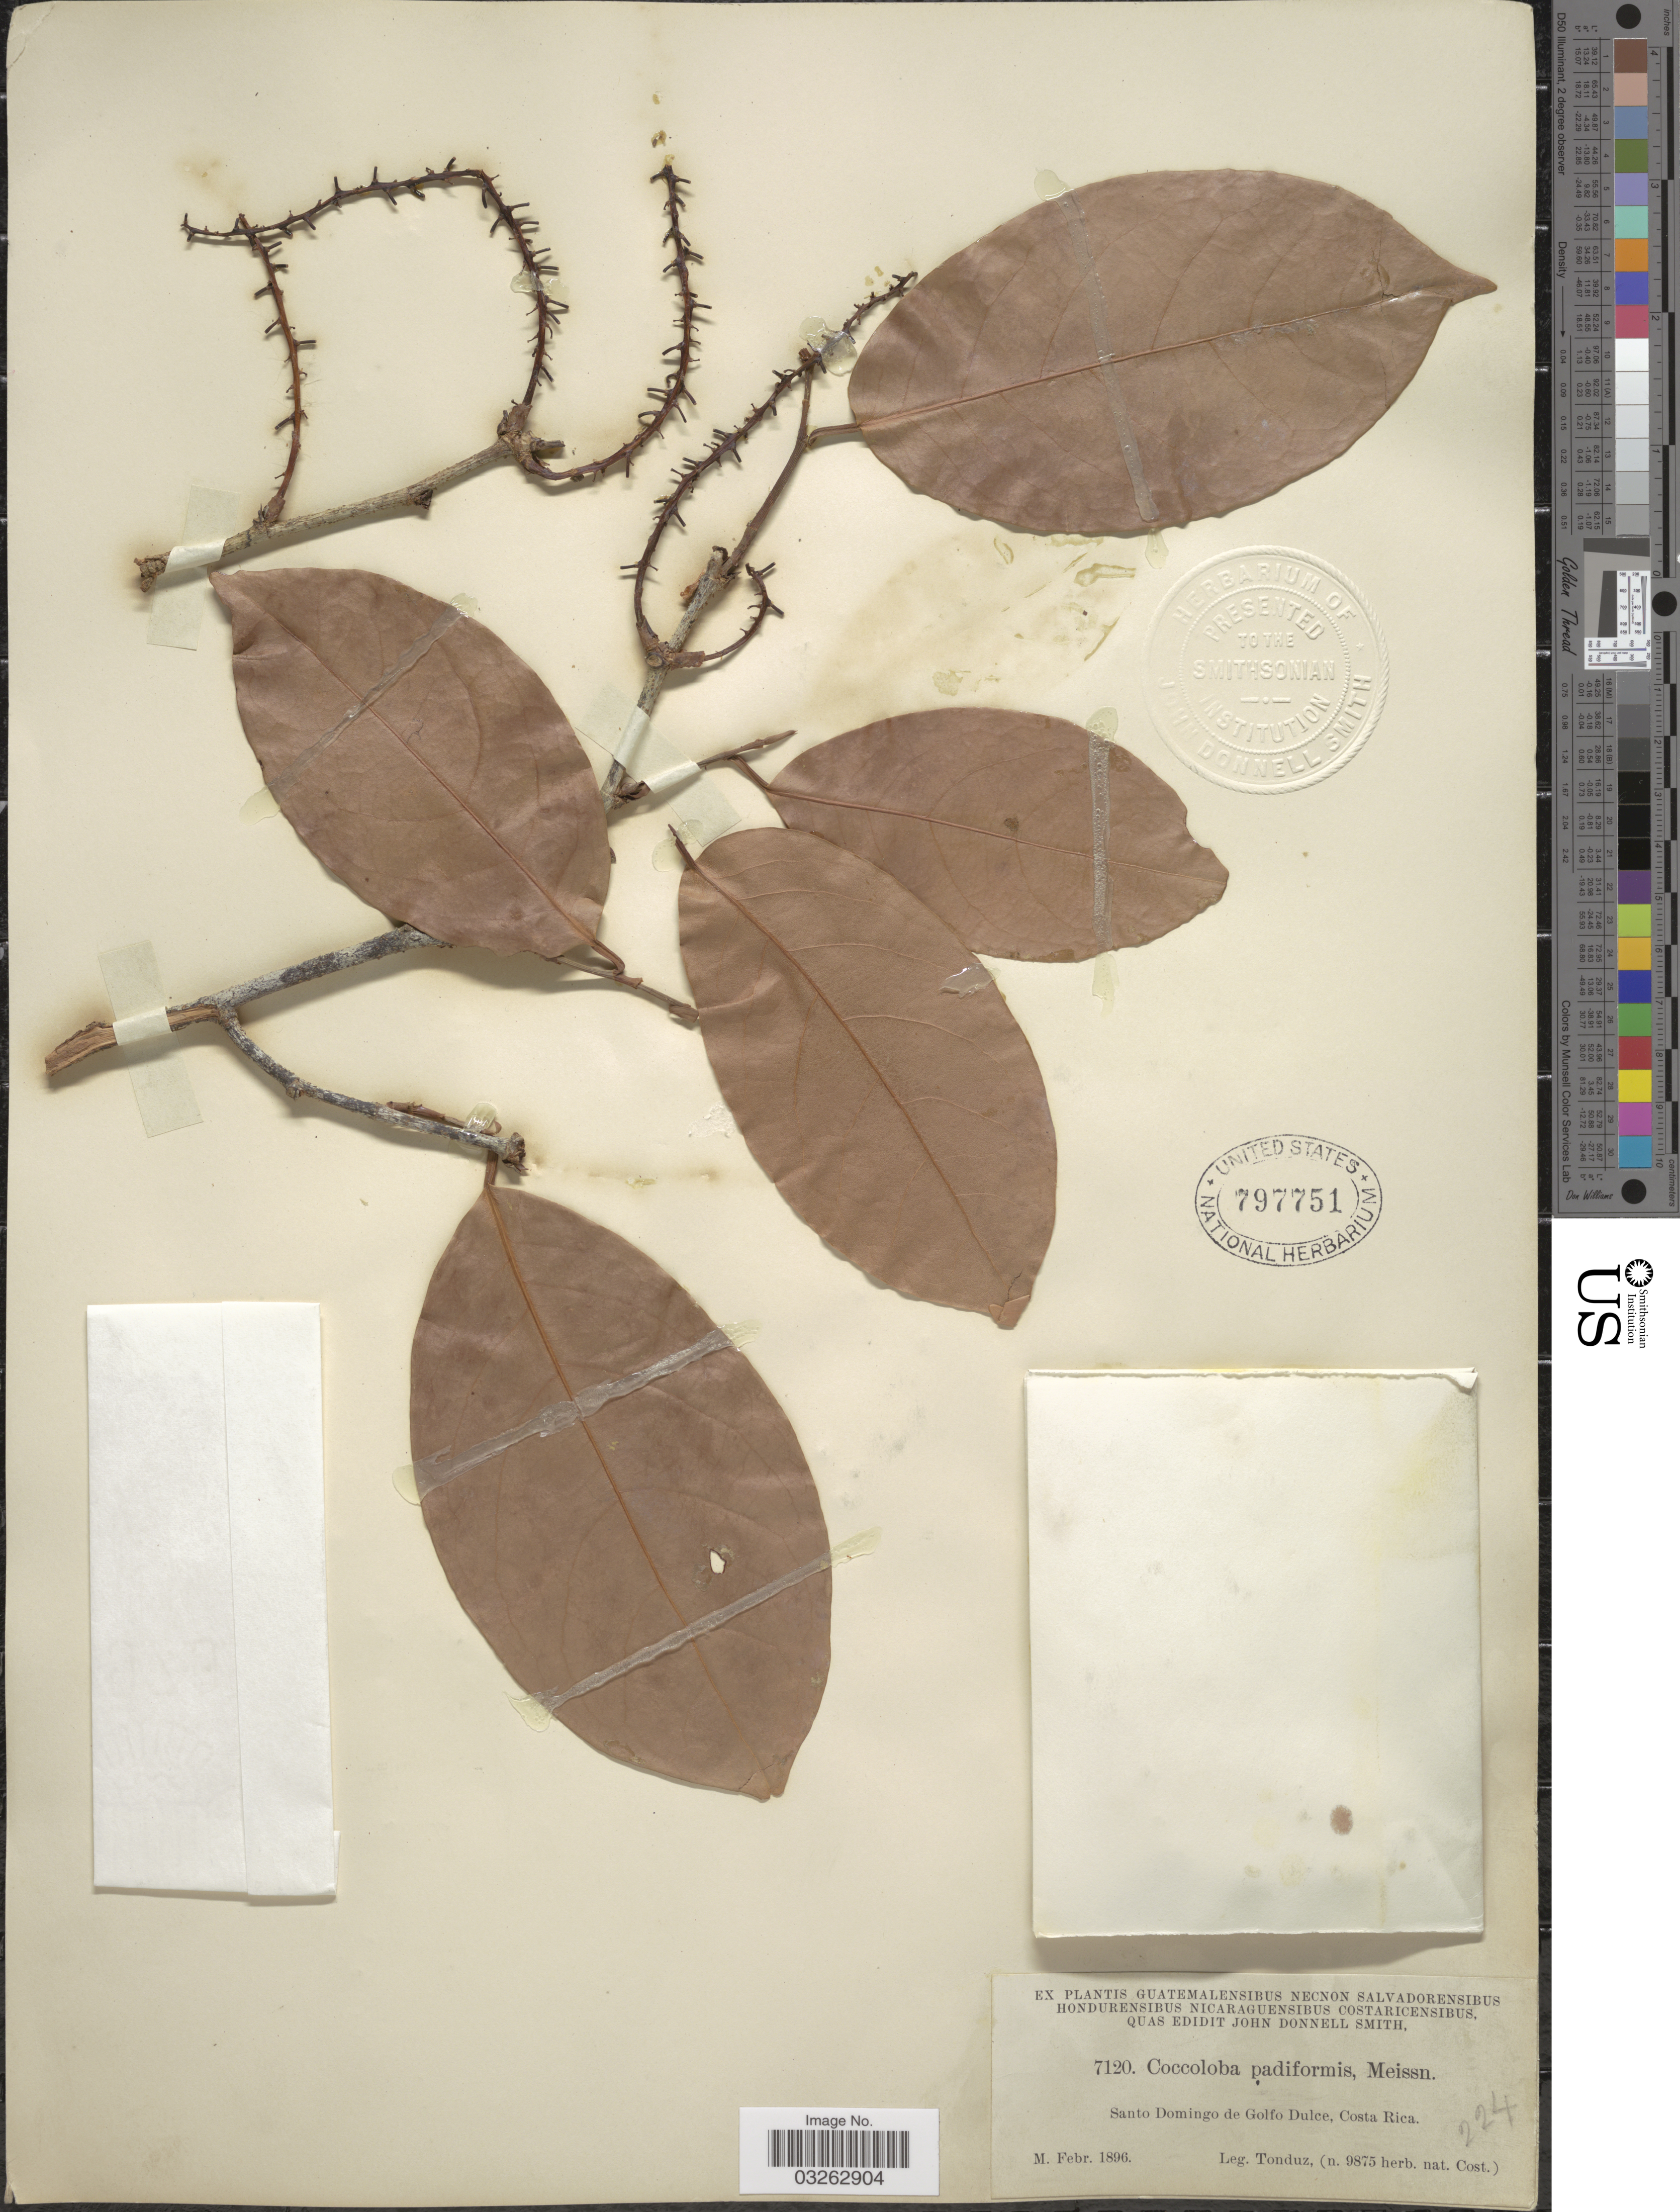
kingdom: Plantae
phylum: Tracheophyta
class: Magnoliopsida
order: Caryophyllales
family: Polygonaceae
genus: Coccoloba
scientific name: Coccoloba padiformis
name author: Meisn.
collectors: Tonduz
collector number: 7120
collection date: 1896-02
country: Costa Rica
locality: Santo Domingo de Golfo Dulce.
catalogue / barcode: US 797751